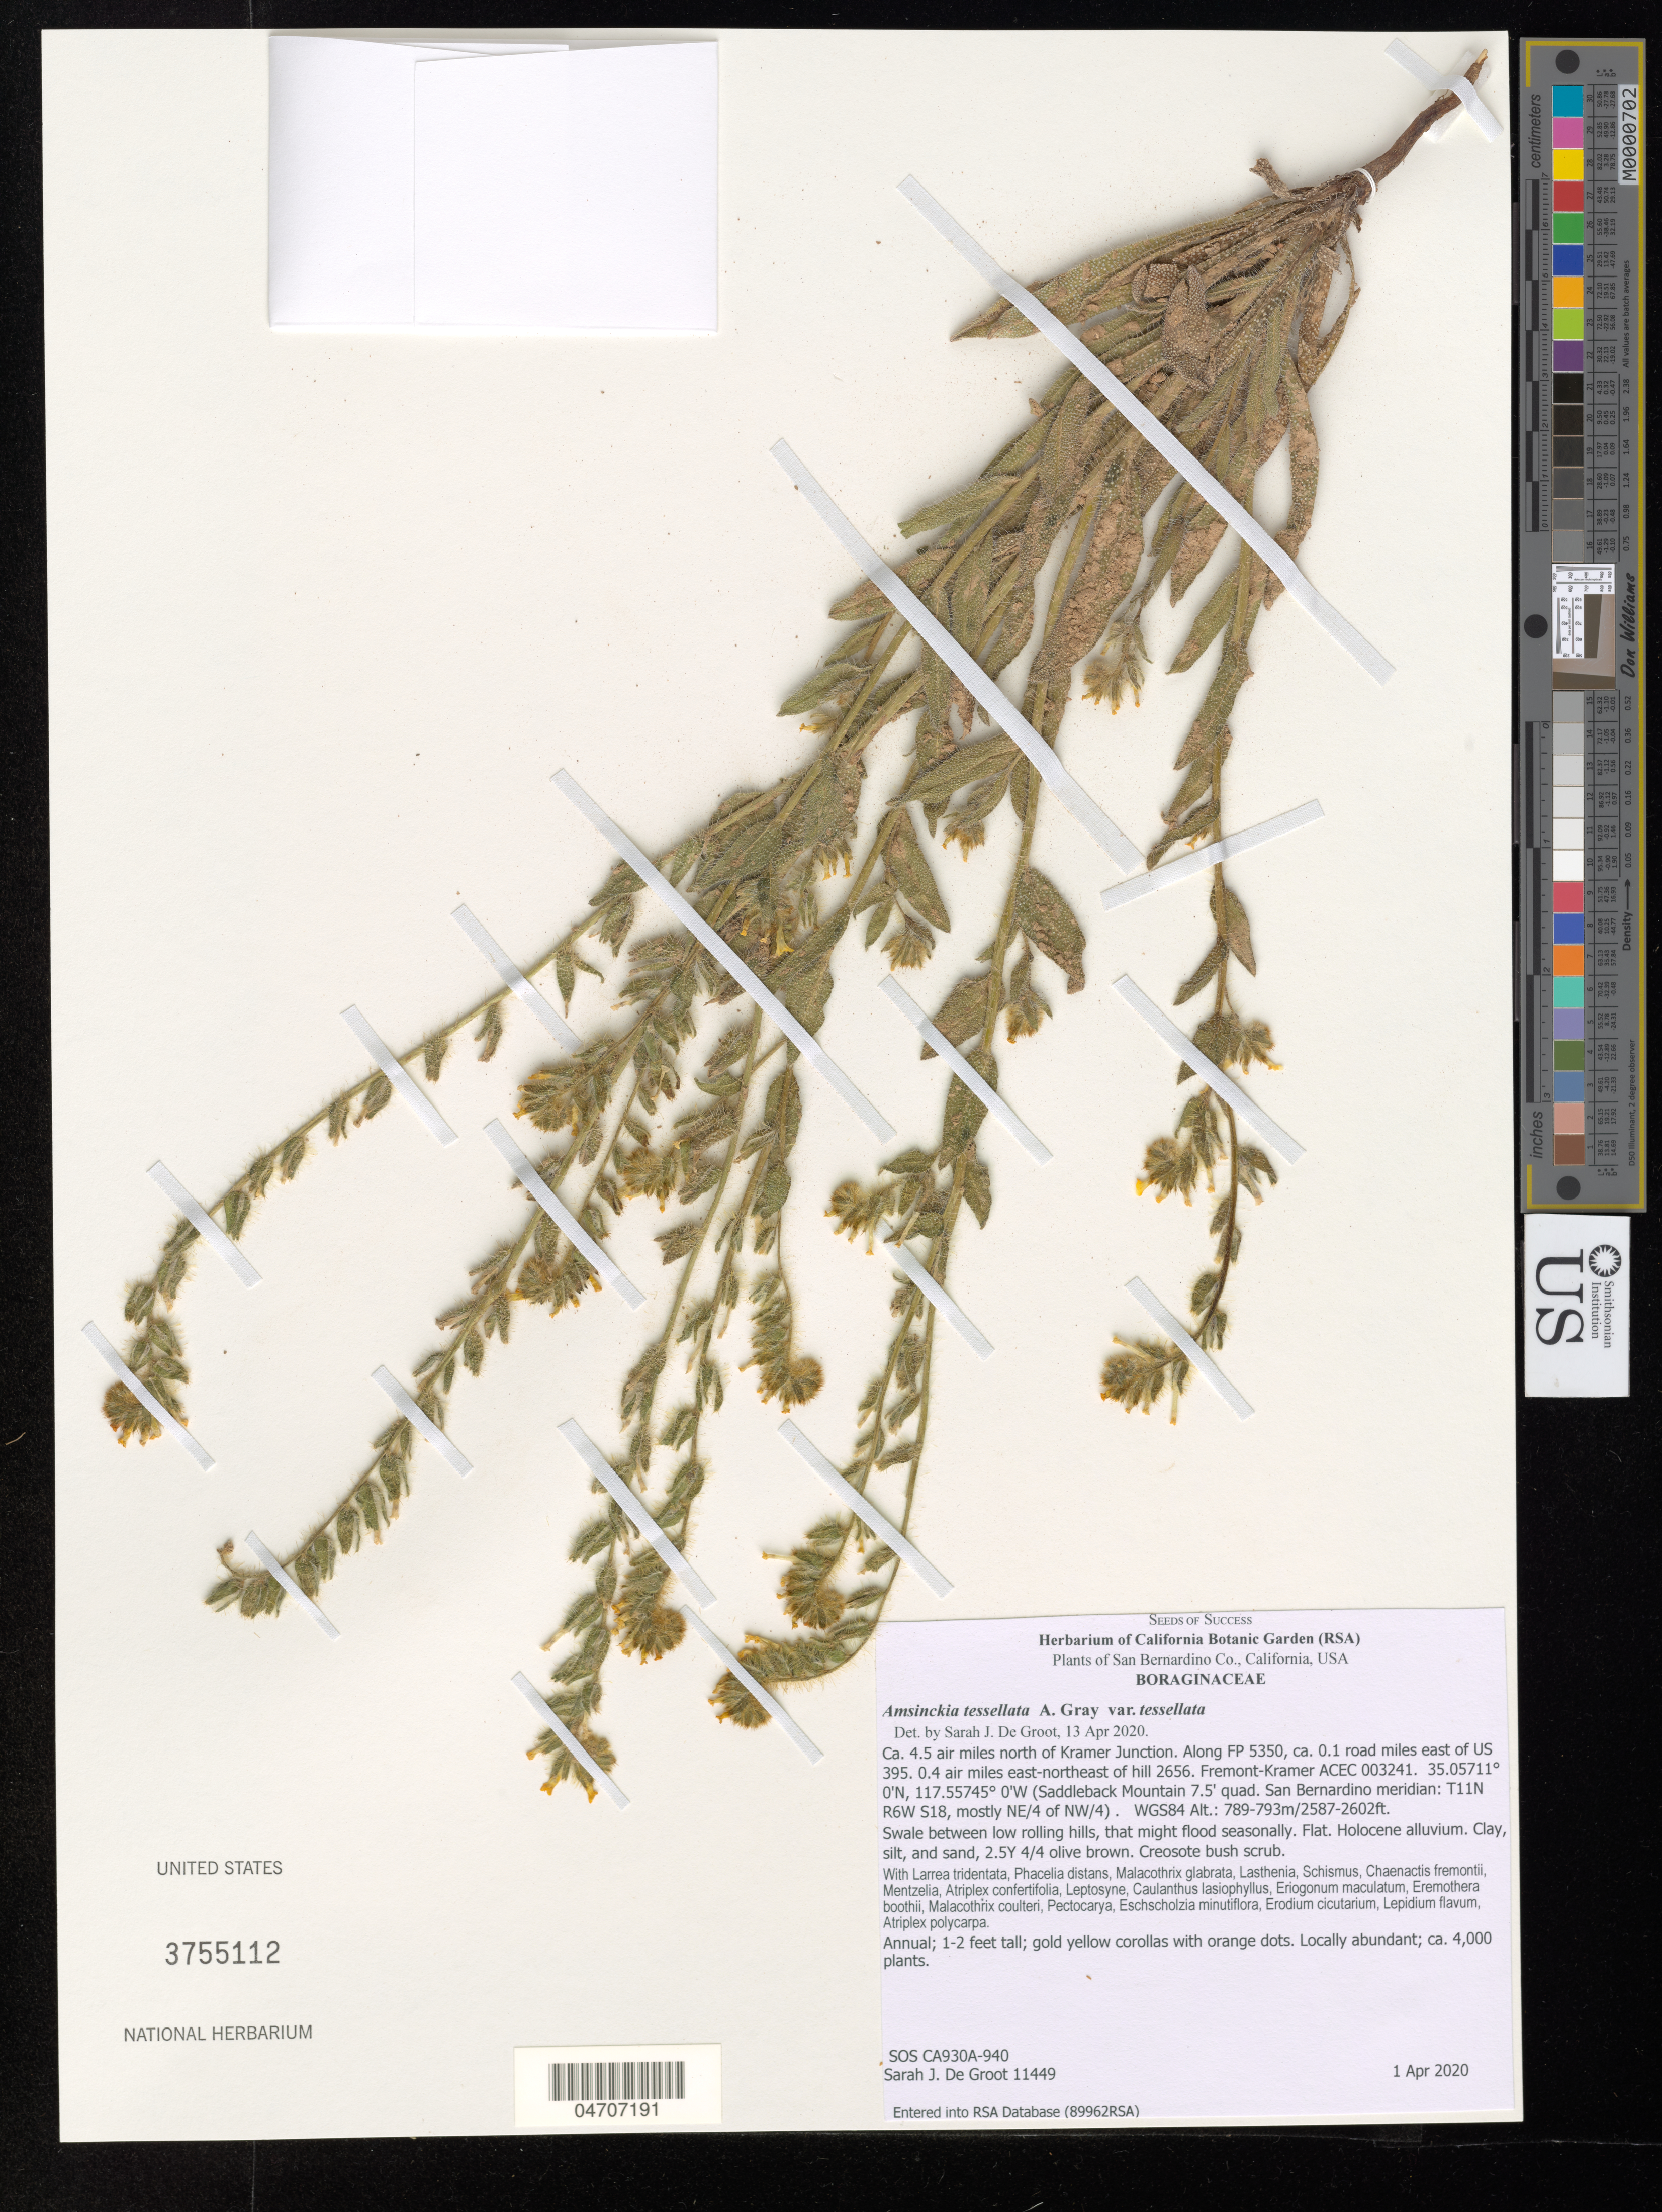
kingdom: Plantae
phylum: Tracheophyta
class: Magnoliopsida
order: Boraginales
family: Boraginaceae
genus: Amsinckia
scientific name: Amsinckia tessellata var. gloriosa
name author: (Eastw. ex Suksd.) Hoover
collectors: S. De Groot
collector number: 11449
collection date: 2020-04-01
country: United States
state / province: California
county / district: San Bernardino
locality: San Bernardino Co. Ca. 4.5 air miles north of Kramer Junction. Along FP 5350, ca. 0.1 road miles east of US 395. 0.4 air miles east-northeast of hill 2656. Fremont-Kramer ACEC 003241. (Saddleback Mountain 7.5' quad. San Bernardino meridian: T11N R6W S18, mostly NE/4 of NW/4). WGS84.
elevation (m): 789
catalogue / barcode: US 3755112